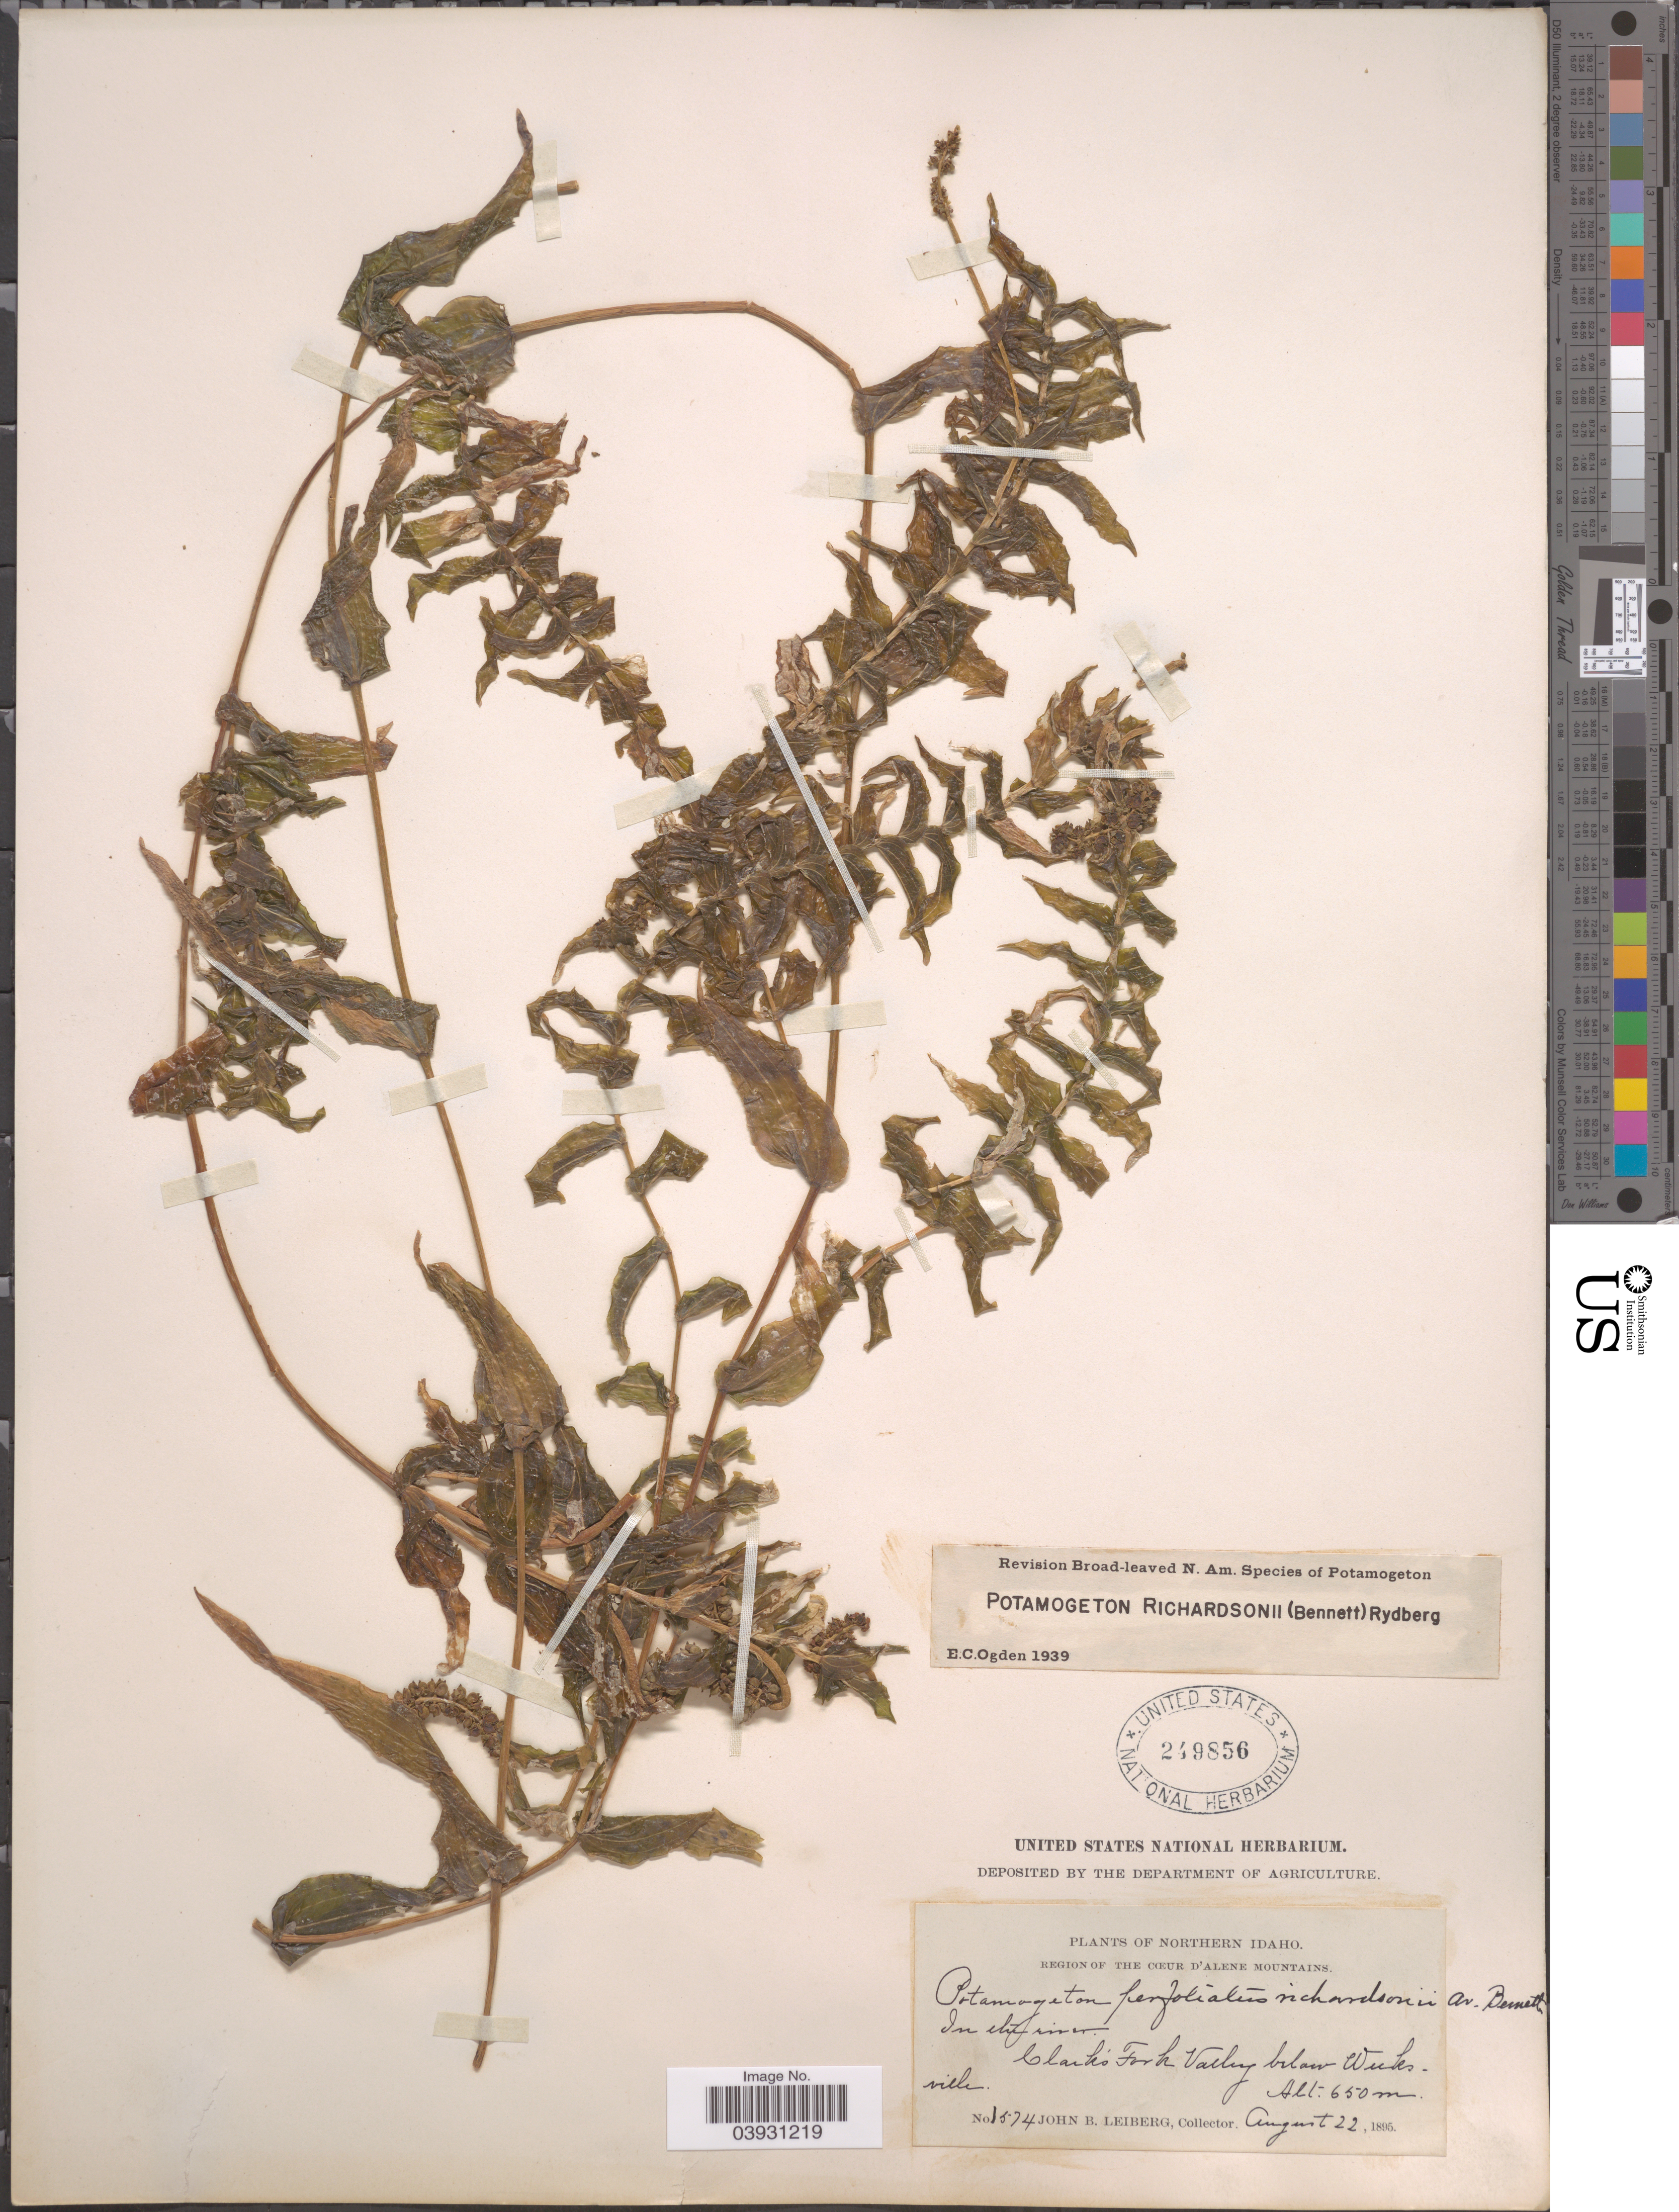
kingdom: Plantae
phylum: Tracheophyta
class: Liliopsida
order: Alismatales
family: Potamogetonaceae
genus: Potamogeton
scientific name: Potamogeton richardsonii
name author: (A.W. Benn.) Rydb.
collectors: J. B. Leiberg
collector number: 1574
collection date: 1895-08-22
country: United States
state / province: Idaho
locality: Northern Idaho. Region of the Cæur D'Alene Mountains. Clark's Fork Valley below Weeksville.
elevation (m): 650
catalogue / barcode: US 249856